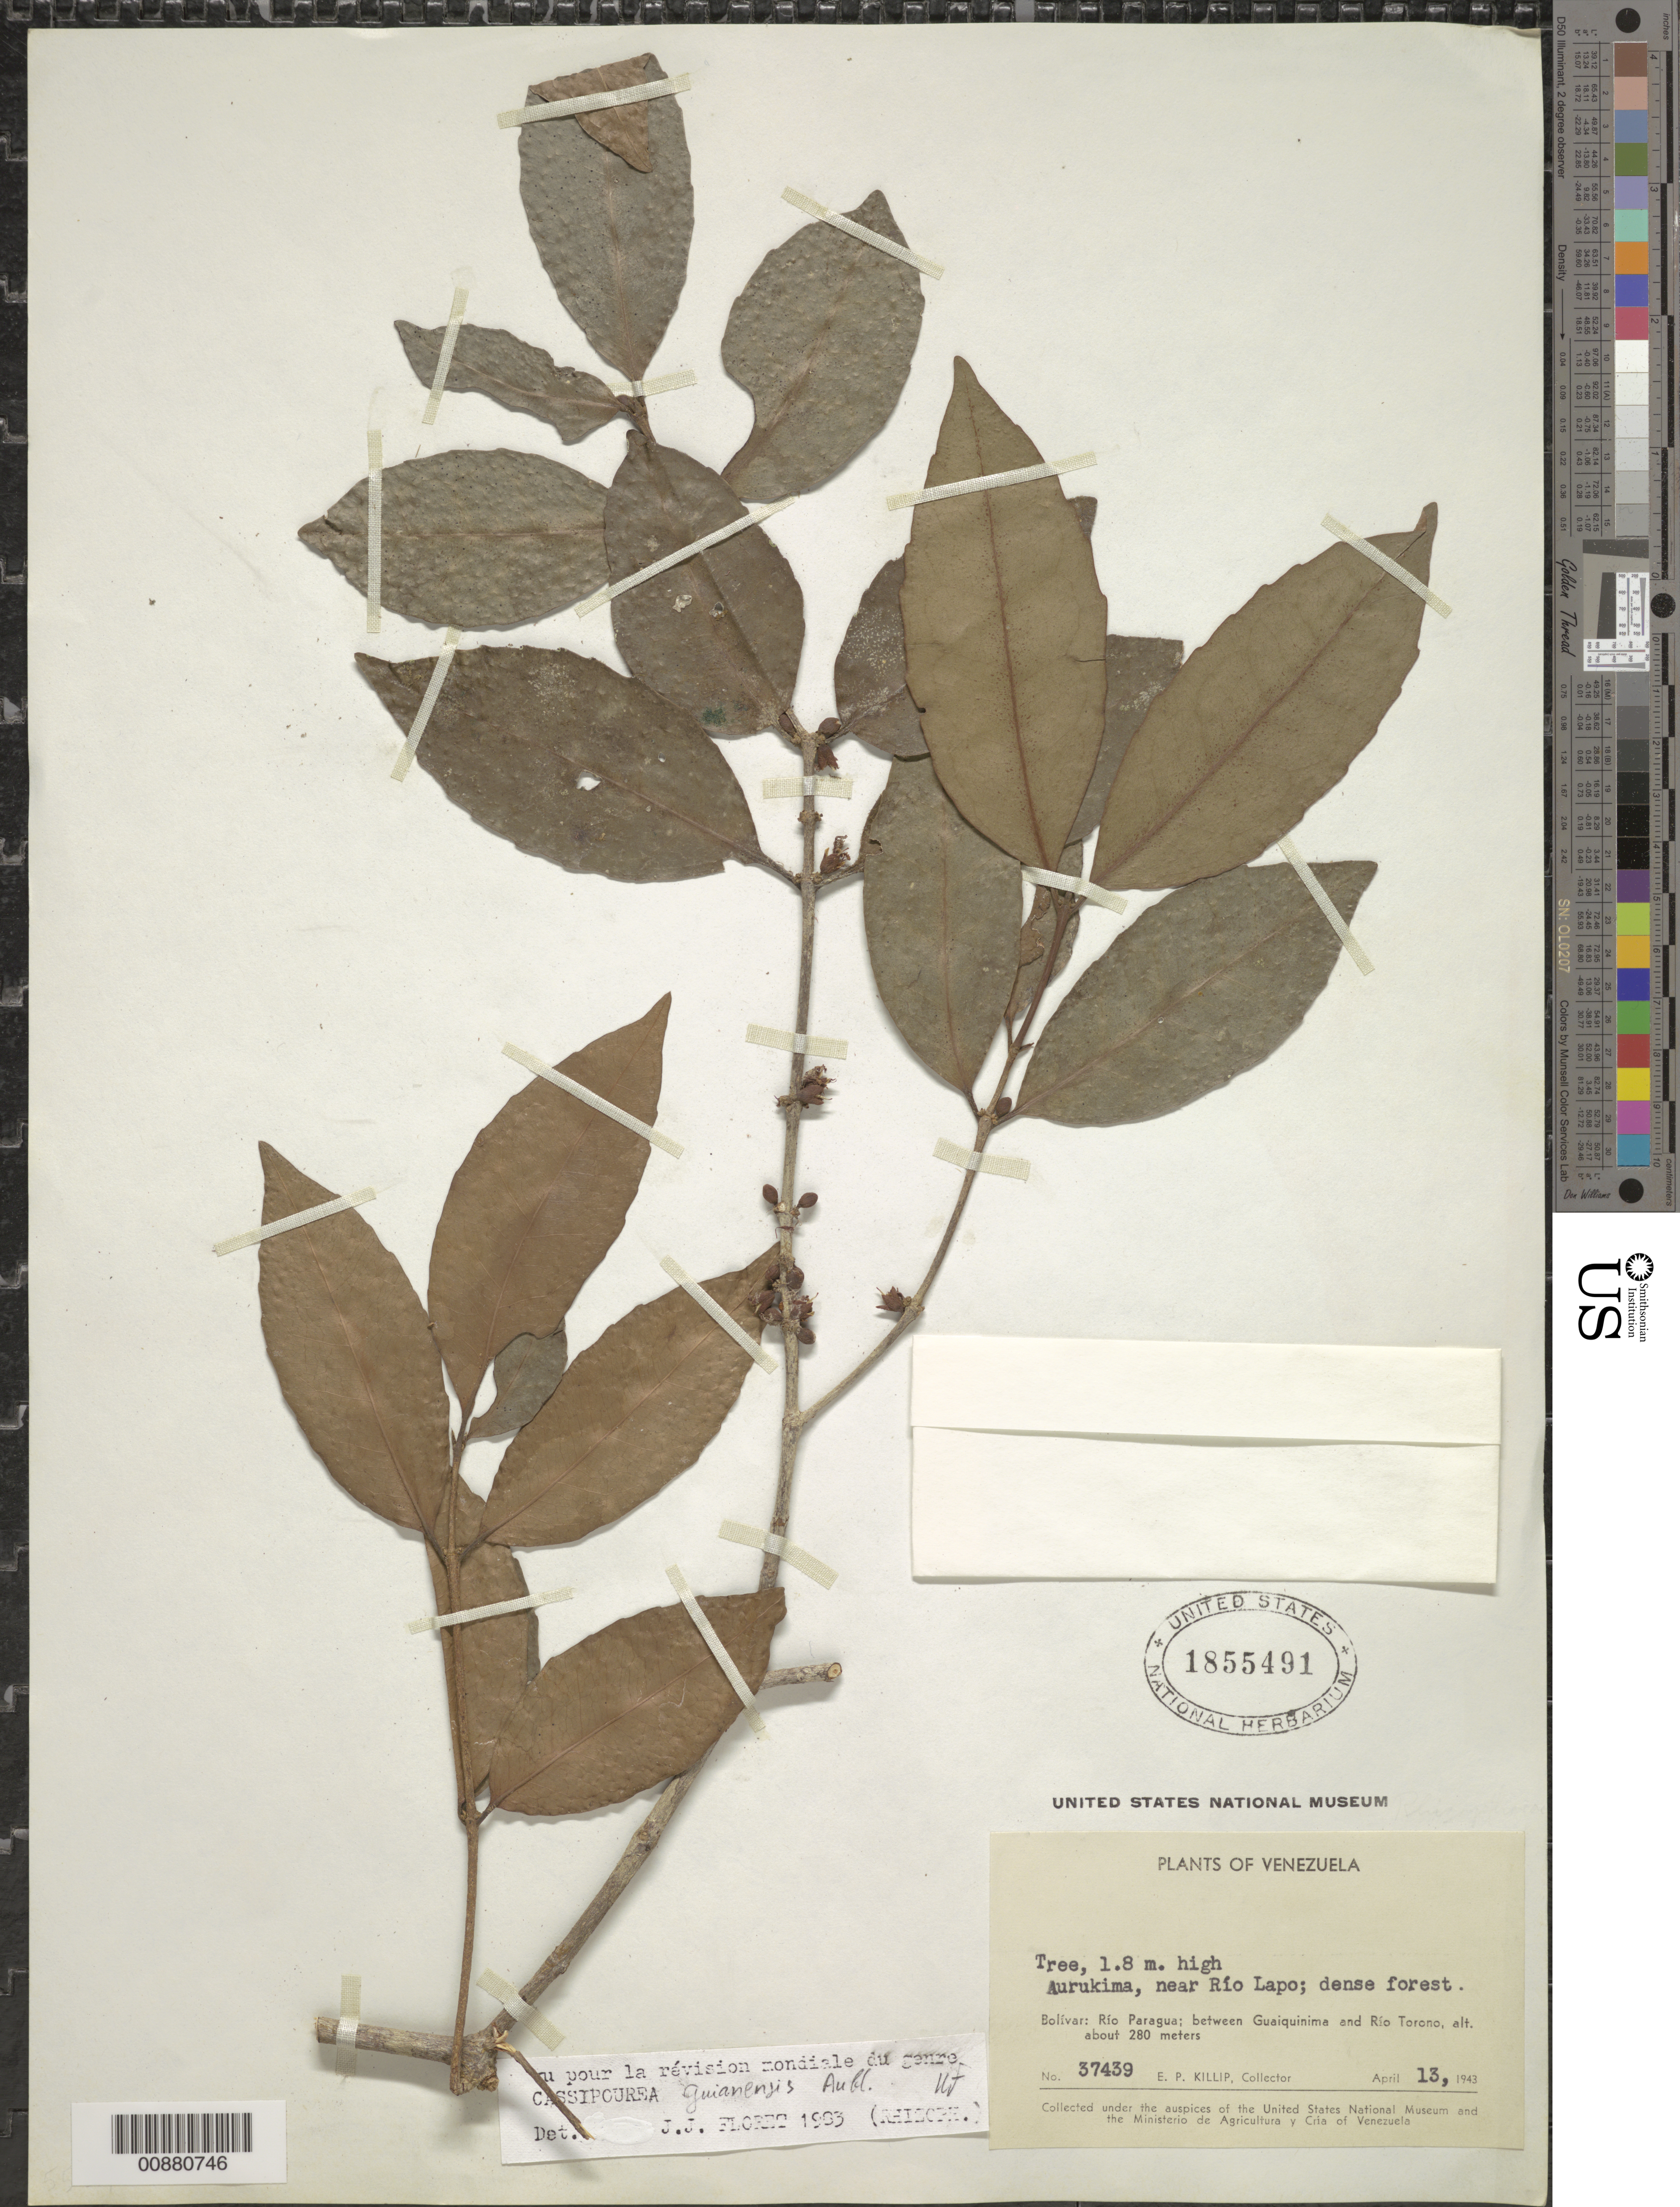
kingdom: Plantae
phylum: Tracheophyta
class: Magnoliopsida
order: Malpighiales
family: Rhizophoraceae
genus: Cassipourea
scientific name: Cassipourea guianensis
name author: Aubl.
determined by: Floret, J. J.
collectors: E. P. Killip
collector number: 37439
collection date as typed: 13-Apr-43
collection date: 1943-04-13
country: Venezuela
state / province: Bolívar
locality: Río Paragua, between Guaiquinima and Río Torono, Aurukima, near Río Lapo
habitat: Dense forest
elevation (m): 280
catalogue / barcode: US 1855491